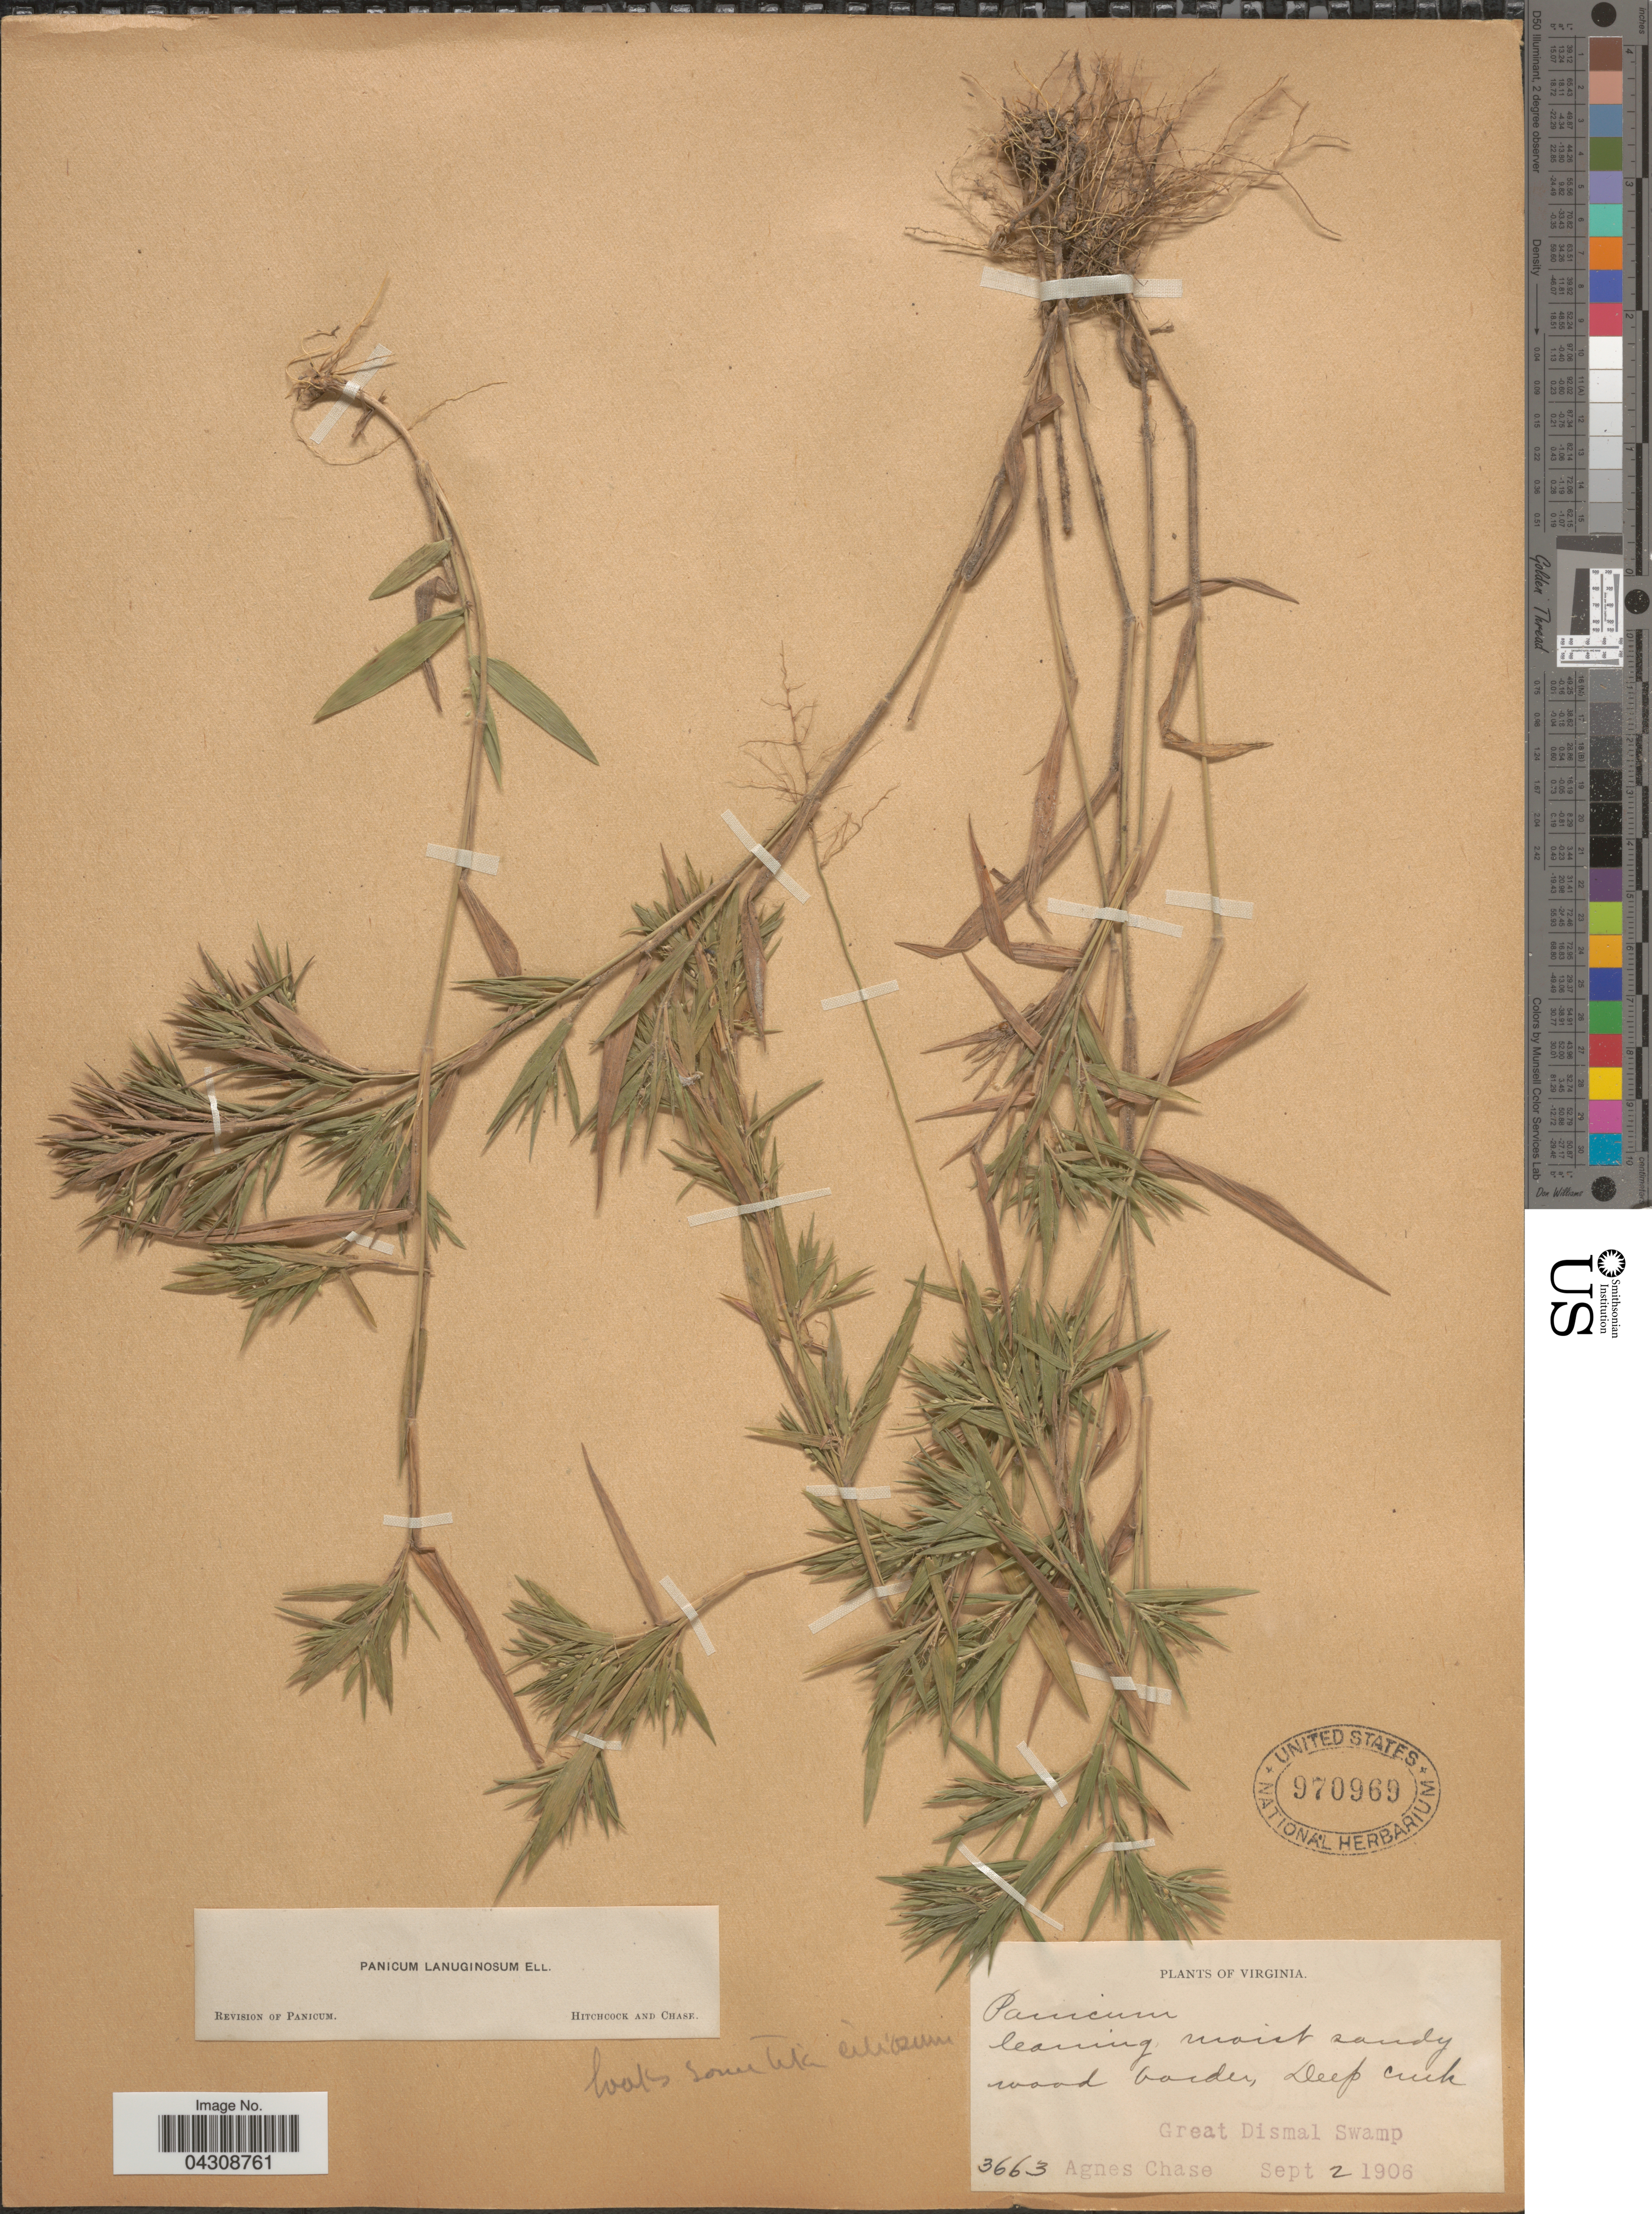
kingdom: Plantae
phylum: Tracheophyta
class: Liliopsida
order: Poales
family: Poaceae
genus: Dichanthelium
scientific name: Dichanthelium acuminatum var. acuminatum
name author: (Sw.) Gould & C.A. Clark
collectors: A. Chase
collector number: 3663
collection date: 1906-09-02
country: United States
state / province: Virginia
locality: Moist sandy wood border, Deep Creek. Great Dismal Swamp.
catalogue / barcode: US 970969